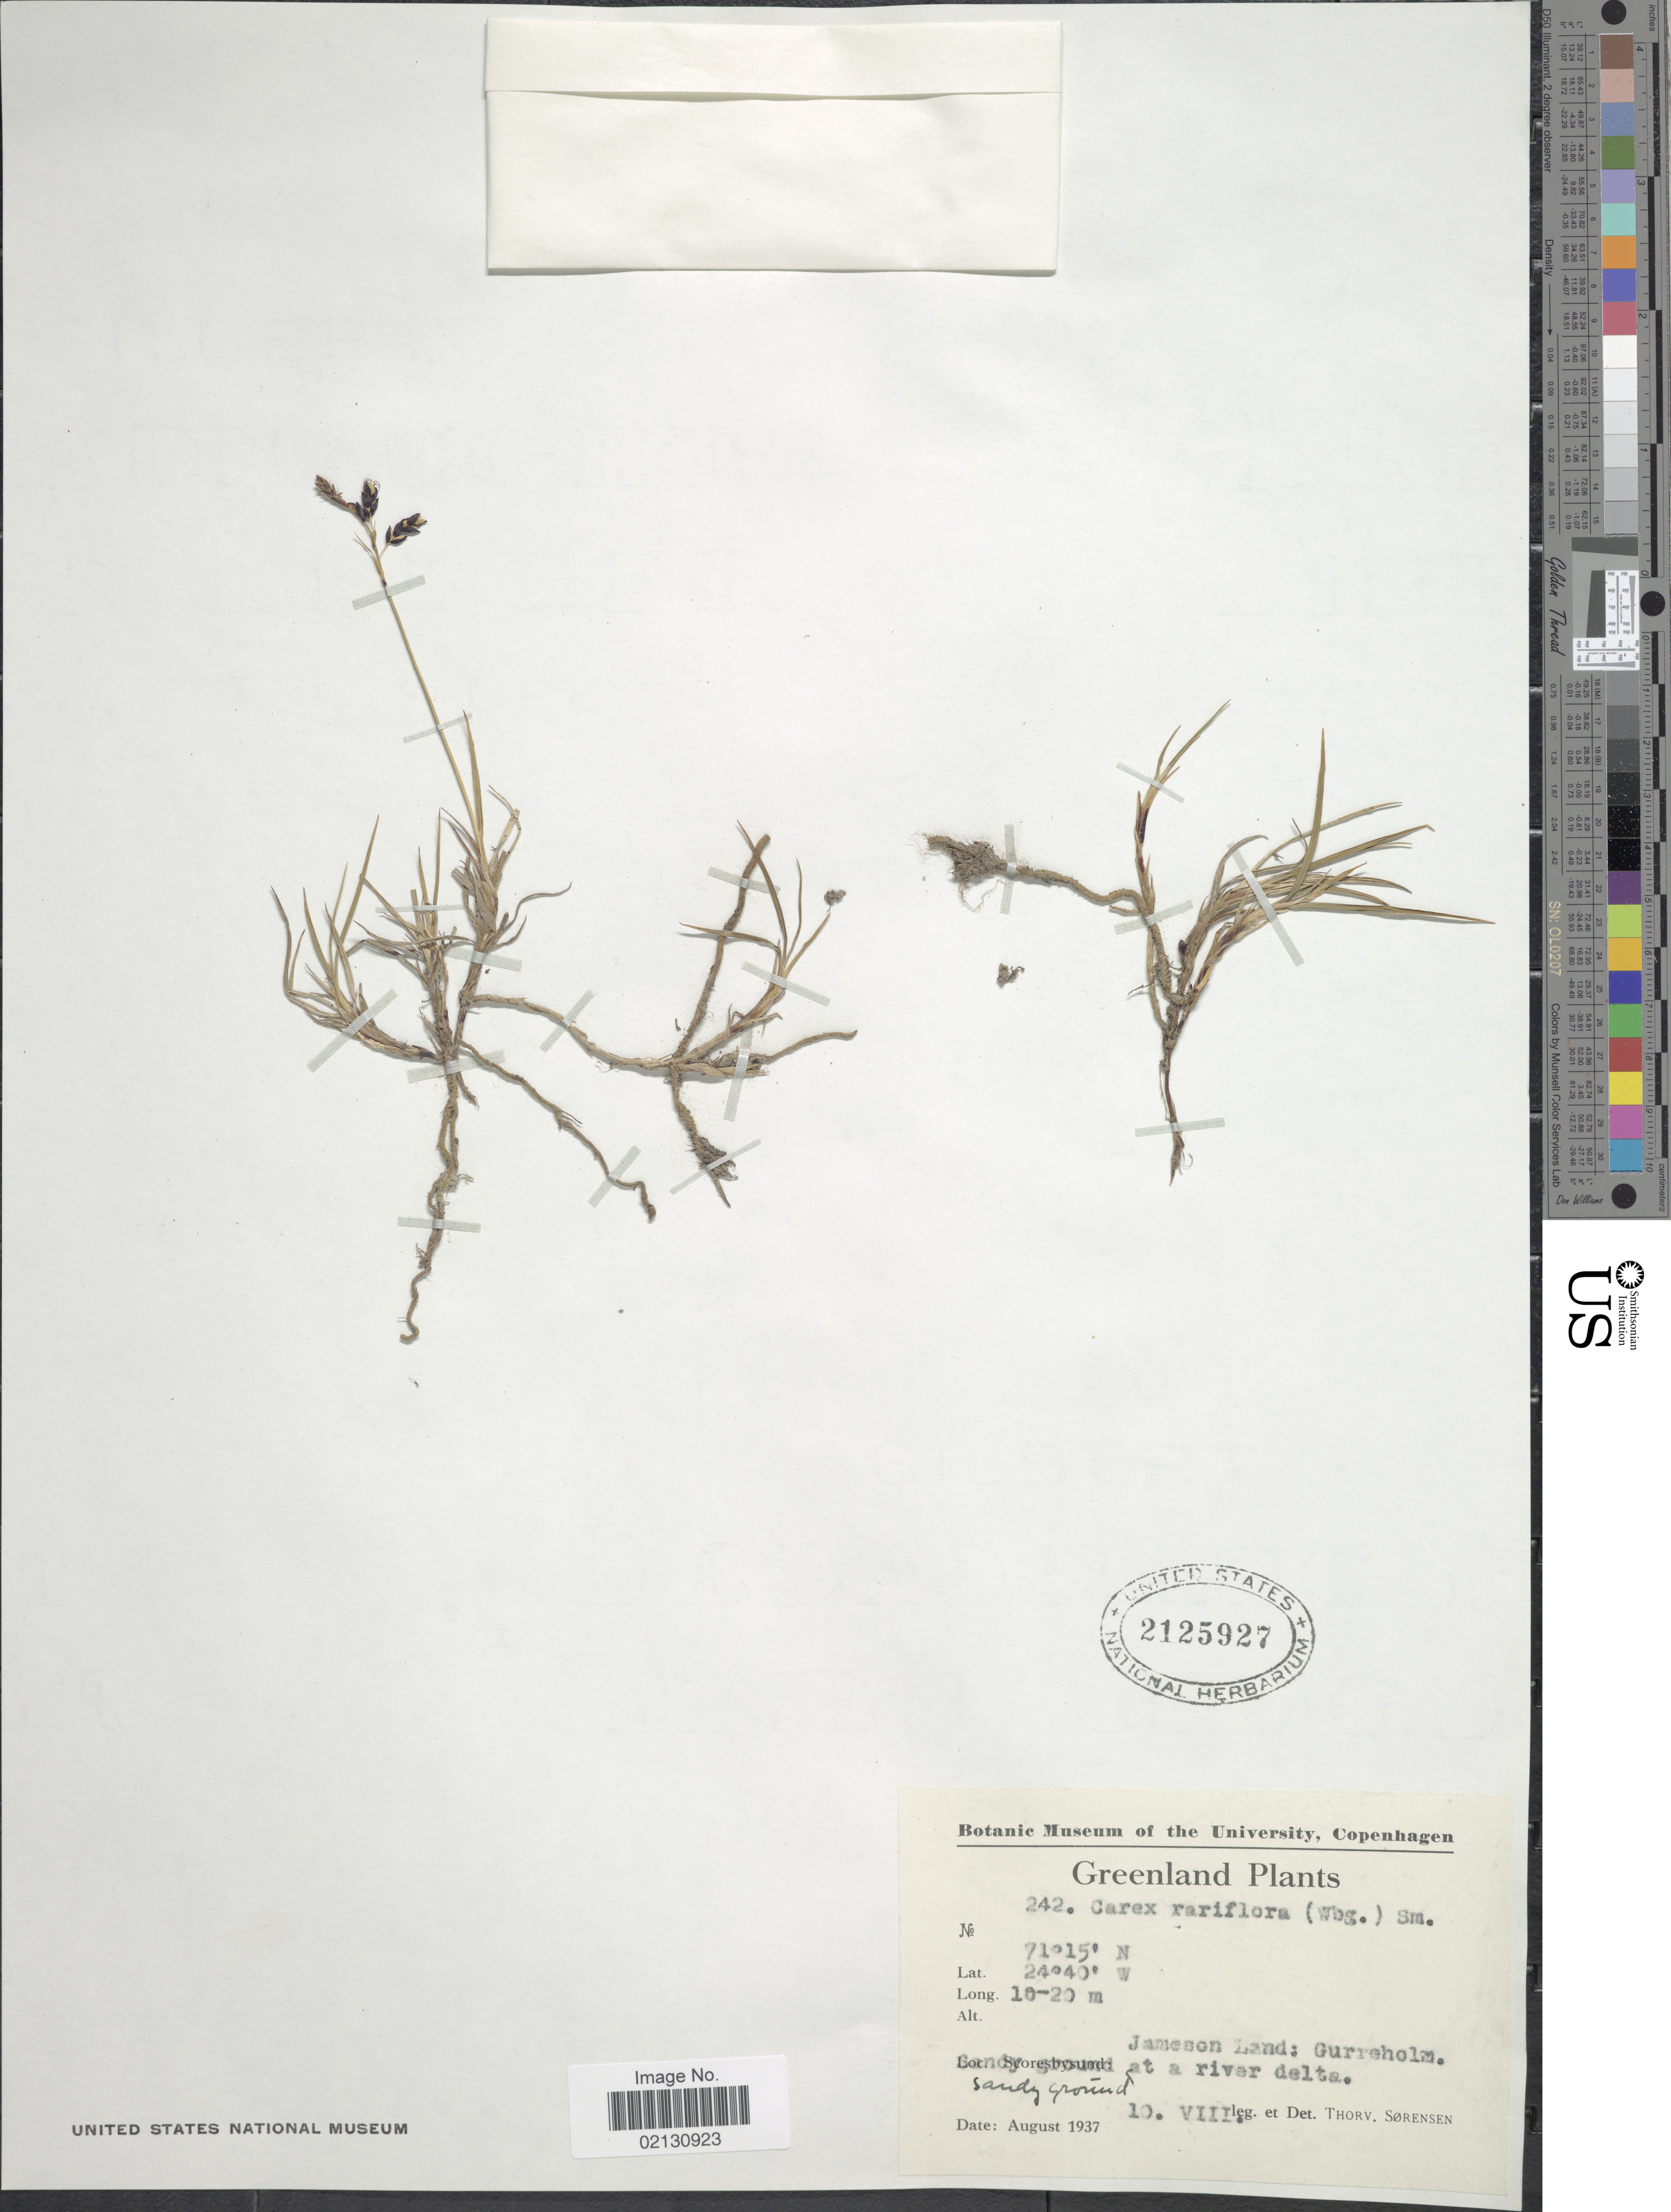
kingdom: Plantae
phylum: Tracheophyta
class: Liliopsida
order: Poales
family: Cyperaceae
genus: Carex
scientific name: Carex rariflora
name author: (Wahlenb.) Sm.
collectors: T. Sorensen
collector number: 242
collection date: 1937-08-10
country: Greenland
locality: Jameson Land: Gurreholm [unsure placement]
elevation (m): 10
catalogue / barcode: US 2125927